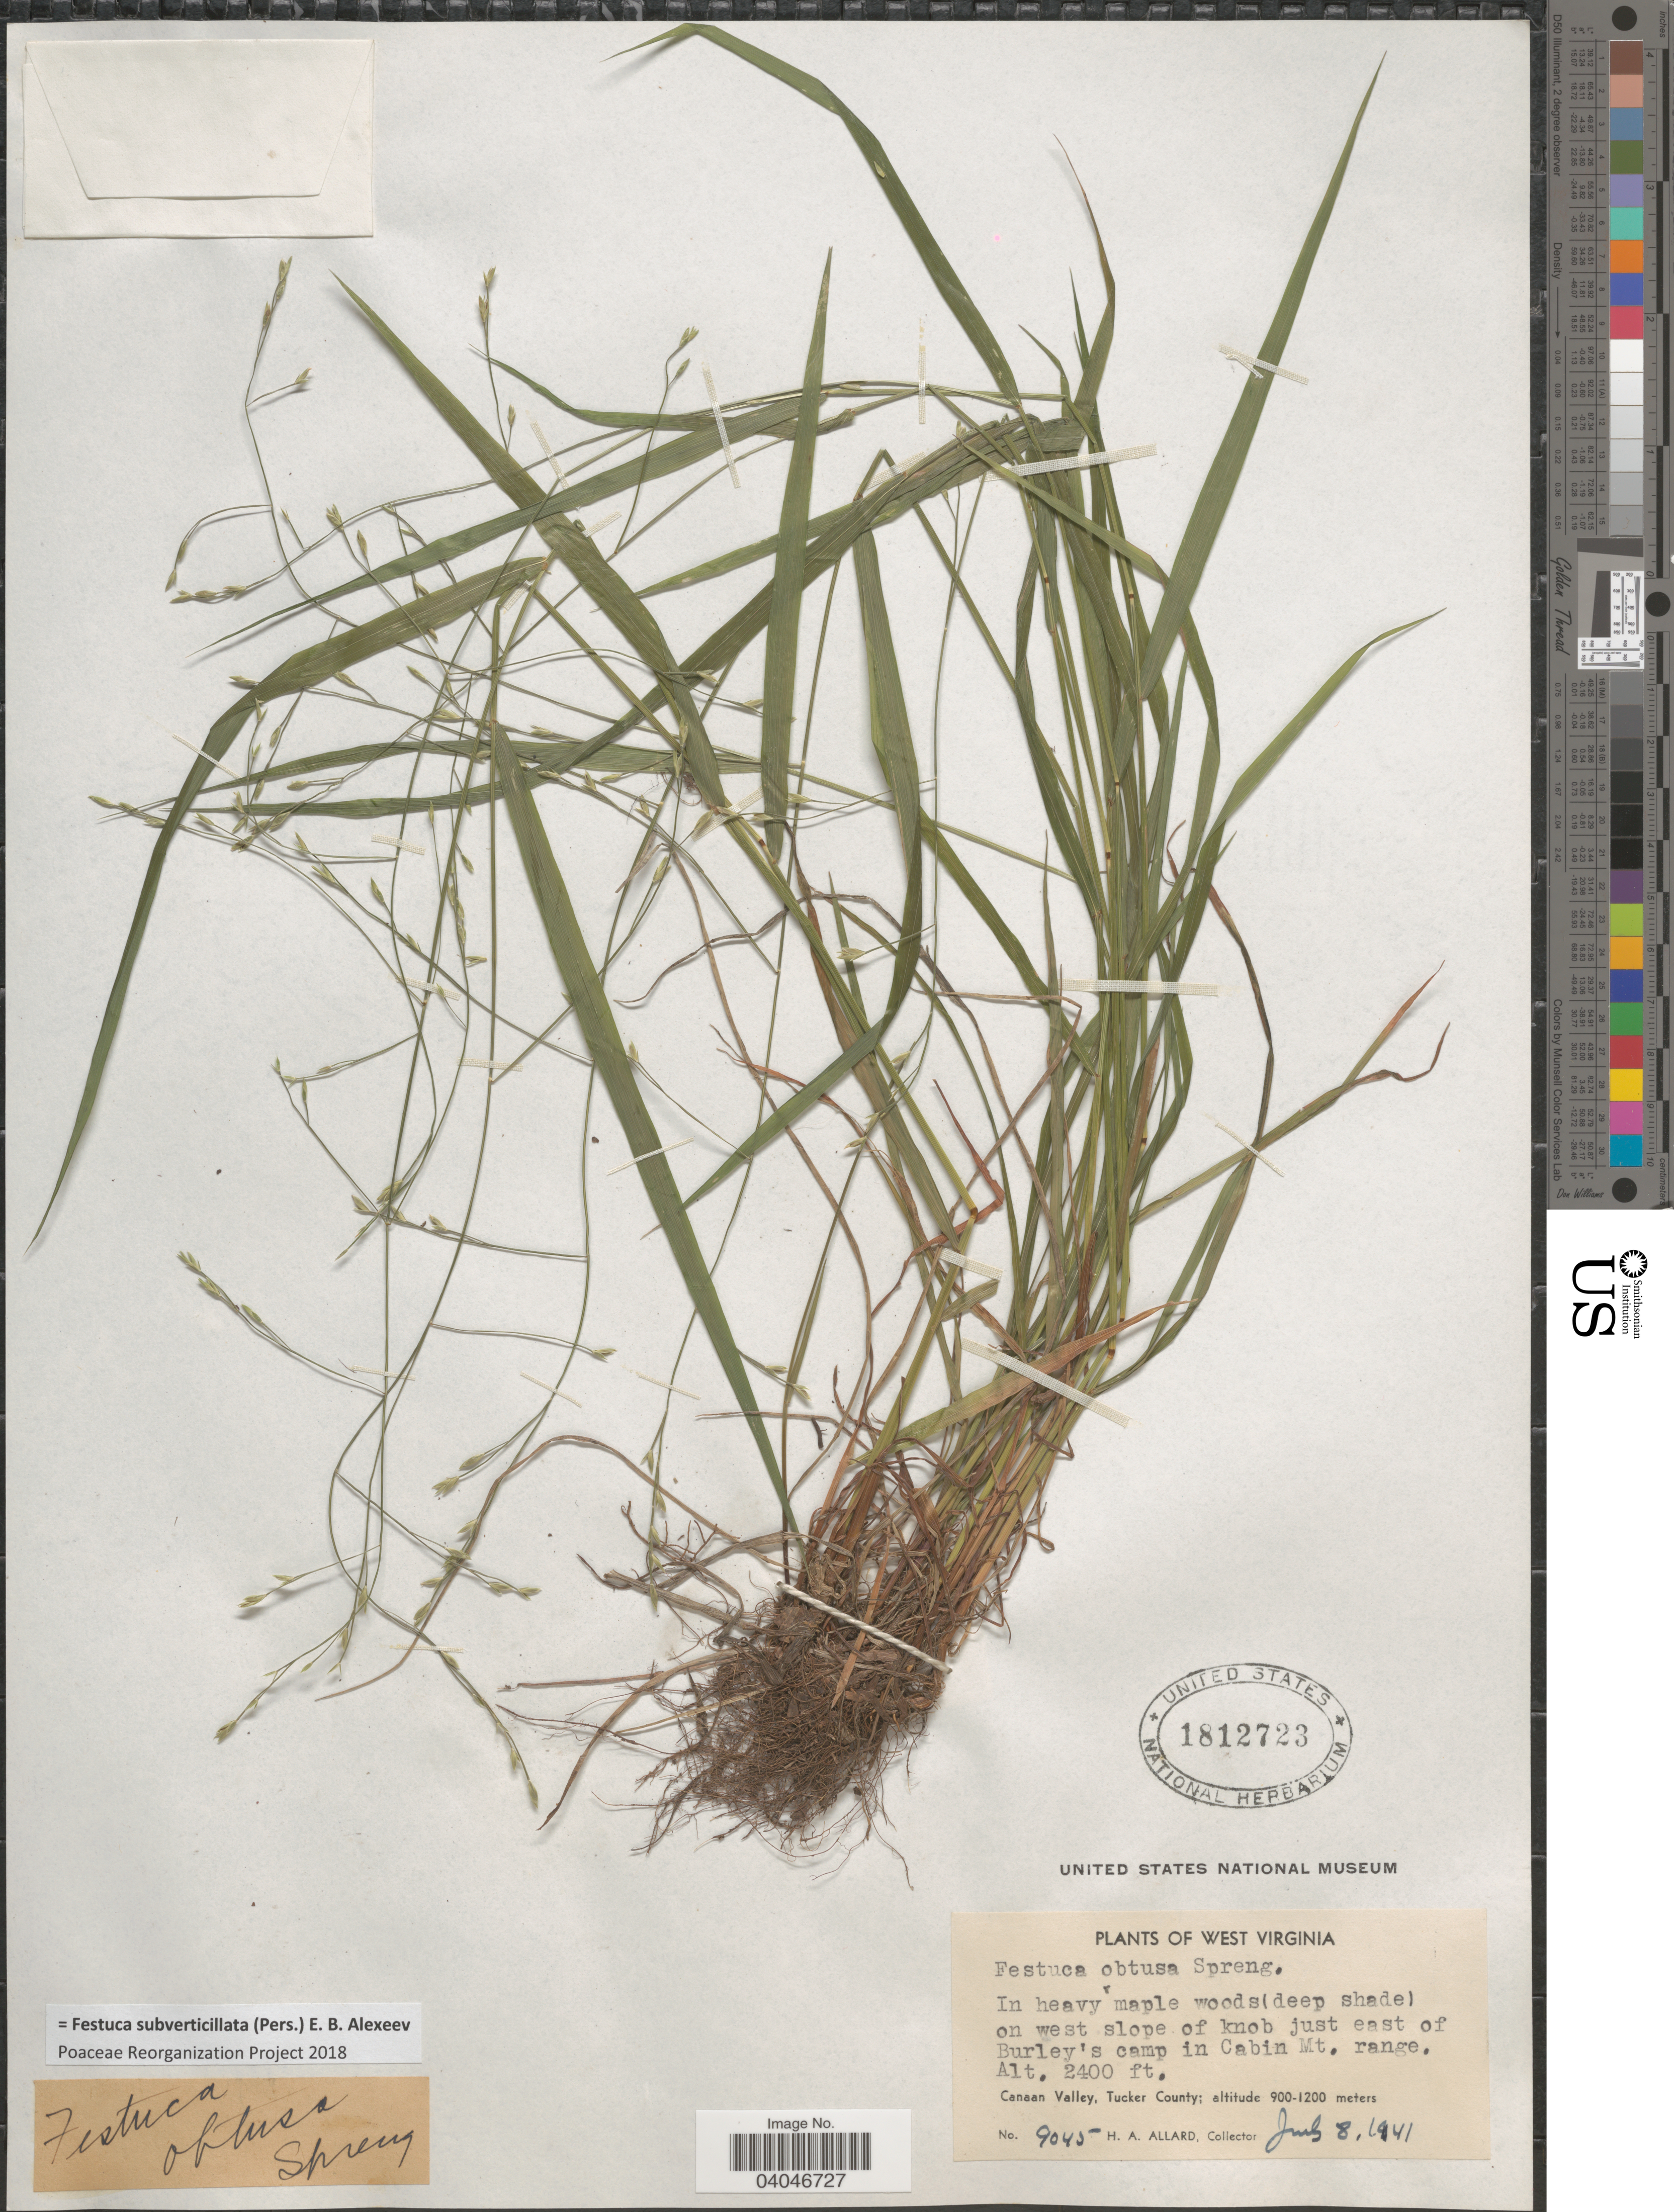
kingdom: Plantae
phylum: Tracheophyta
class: Liliopsida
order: Poales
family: Poaceae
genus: Festuca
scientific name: Festuca subverticillata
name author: (Pers.) E.B. Alexeev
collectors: H. A. Allard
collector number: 9045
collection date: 1941-07-08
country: United States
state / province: West Virginia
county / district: Tucker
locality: In heavy maple woods(deep shade) on west slope of knob just east of Burley's camp in Cabin Mt. range. Canaan Valley, Tucker County.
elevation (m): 900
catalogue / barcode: US 1812723